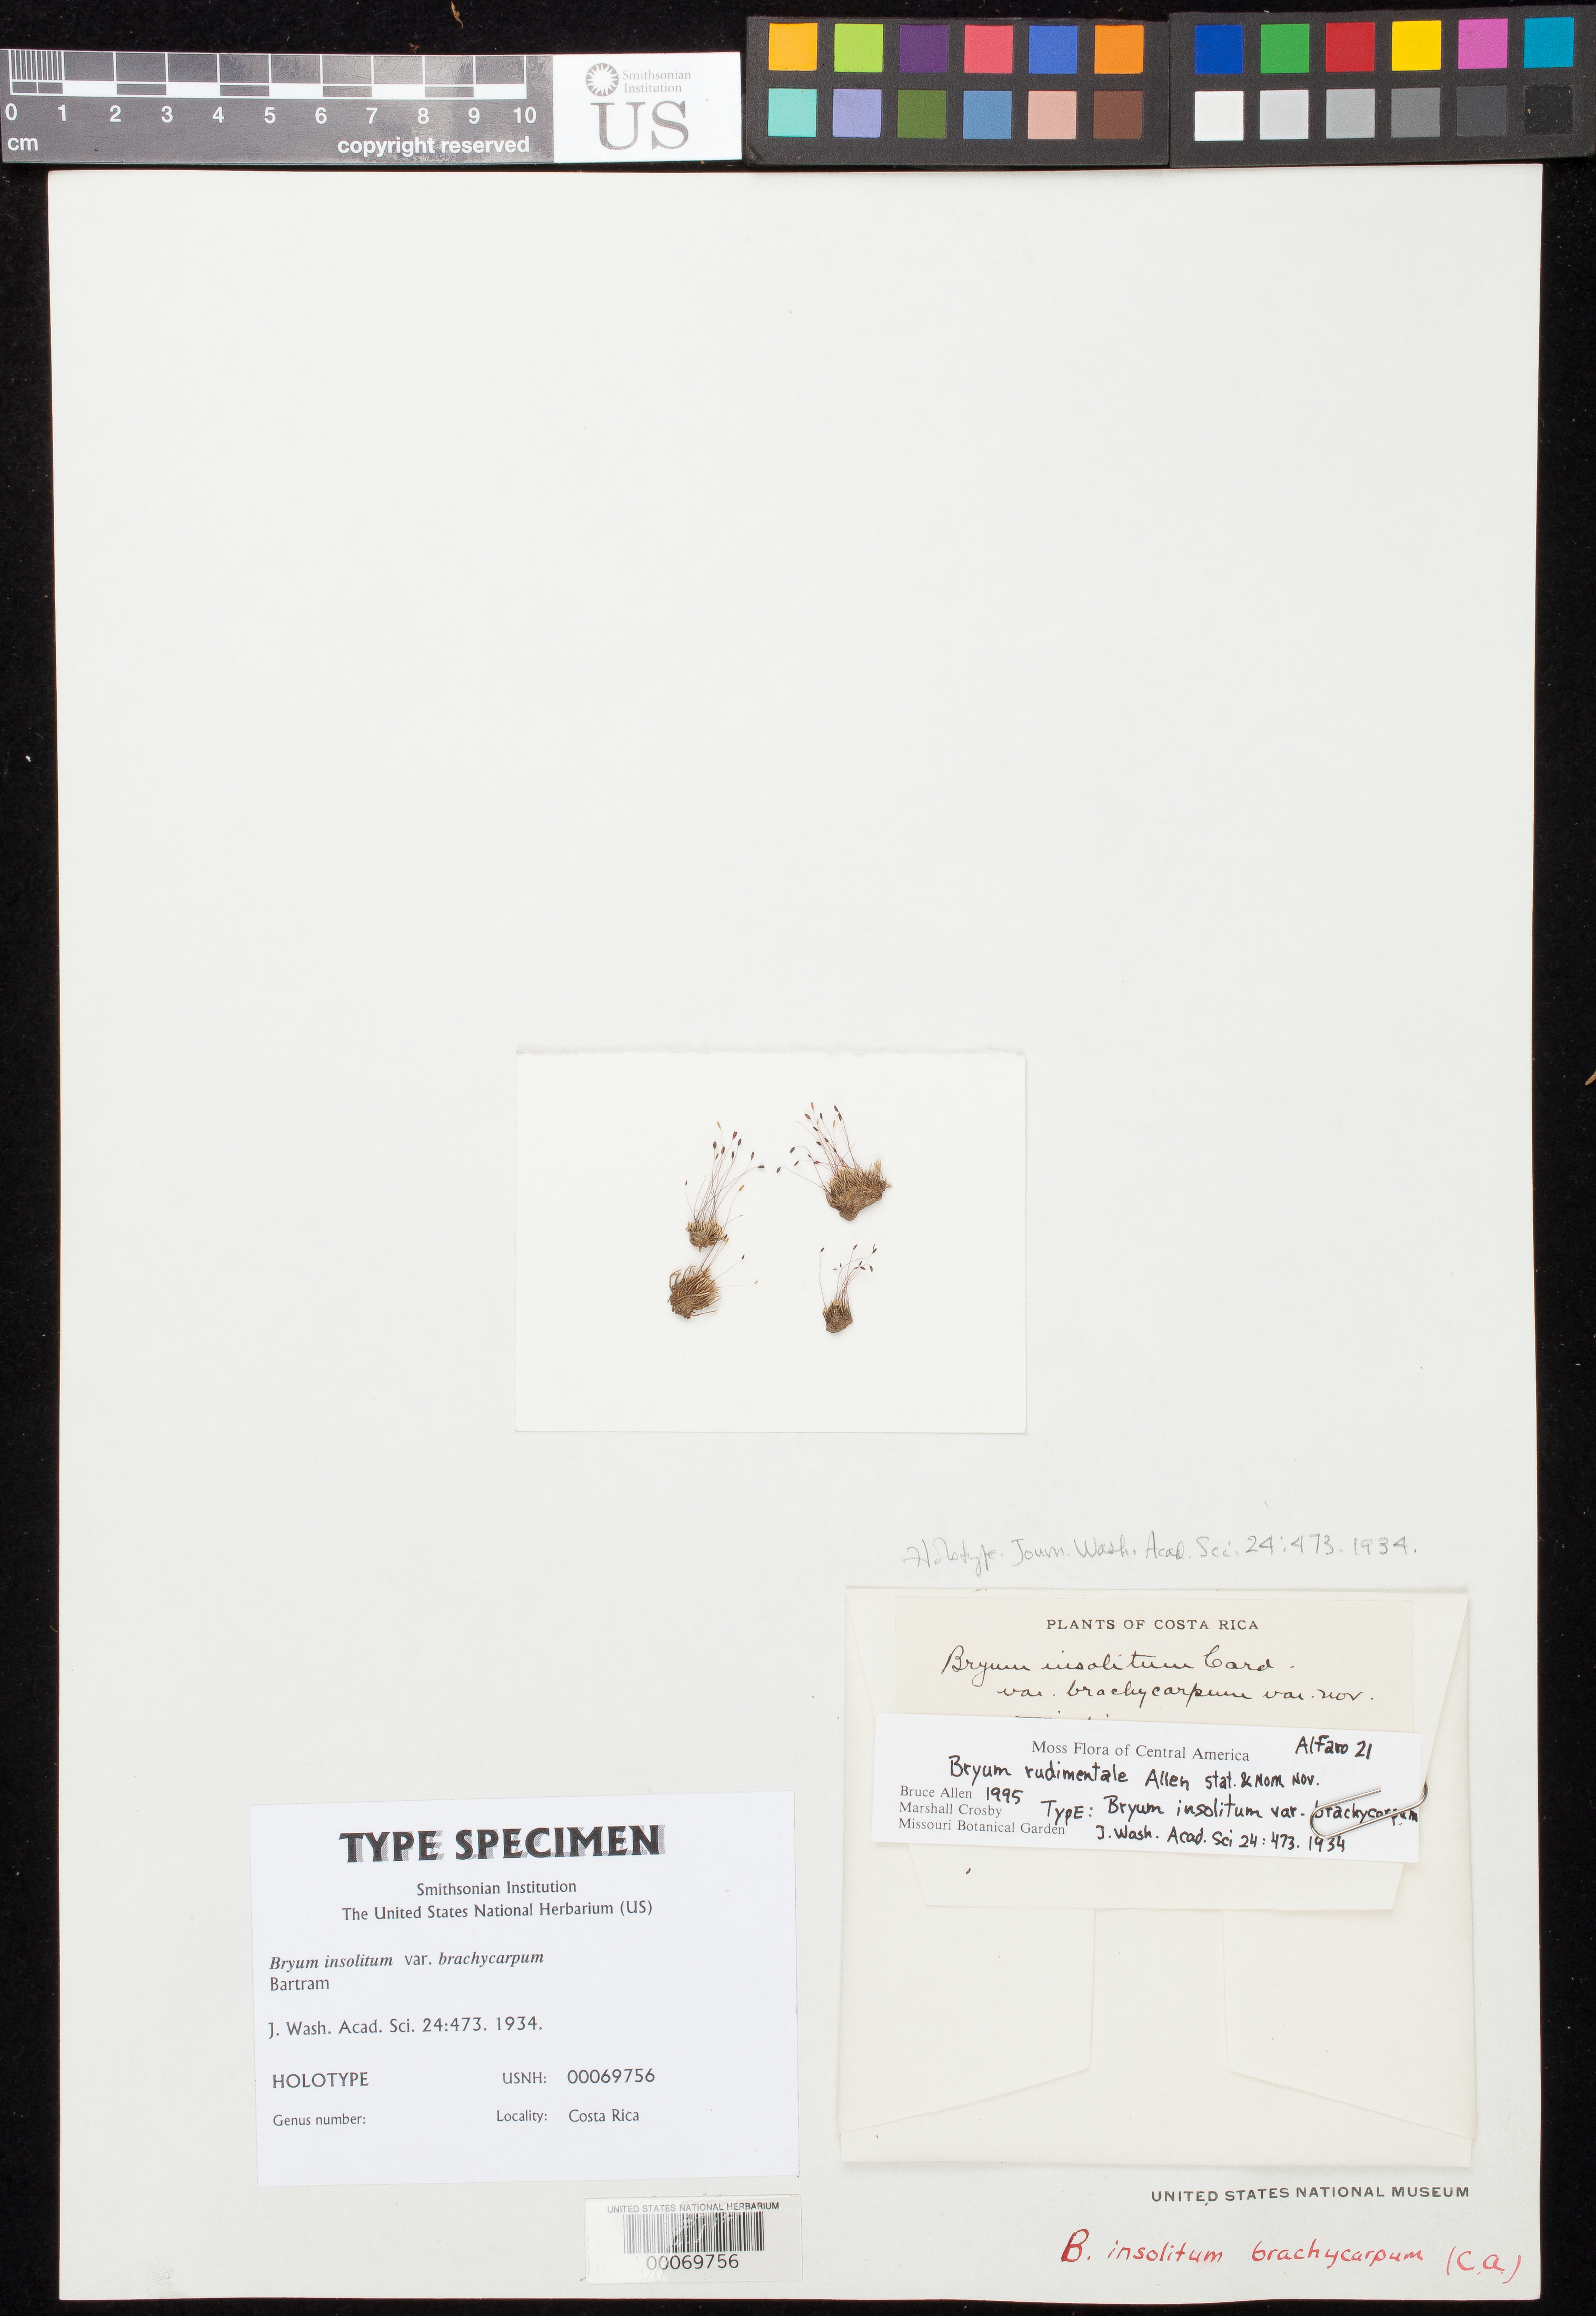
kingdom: Plantae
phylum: Bryophyta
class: Bryopsida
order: Bryales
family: Bryaceae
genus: Bryum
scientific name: Bryum insolitum var. brachycarpum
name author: E.B. Bartram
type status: Holotype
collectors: A. Alfaro Gonzalez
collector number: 21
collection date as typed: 28 Oct 1933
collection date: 1933-10-28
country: Costa Rica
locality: Tiribi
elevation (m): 1100